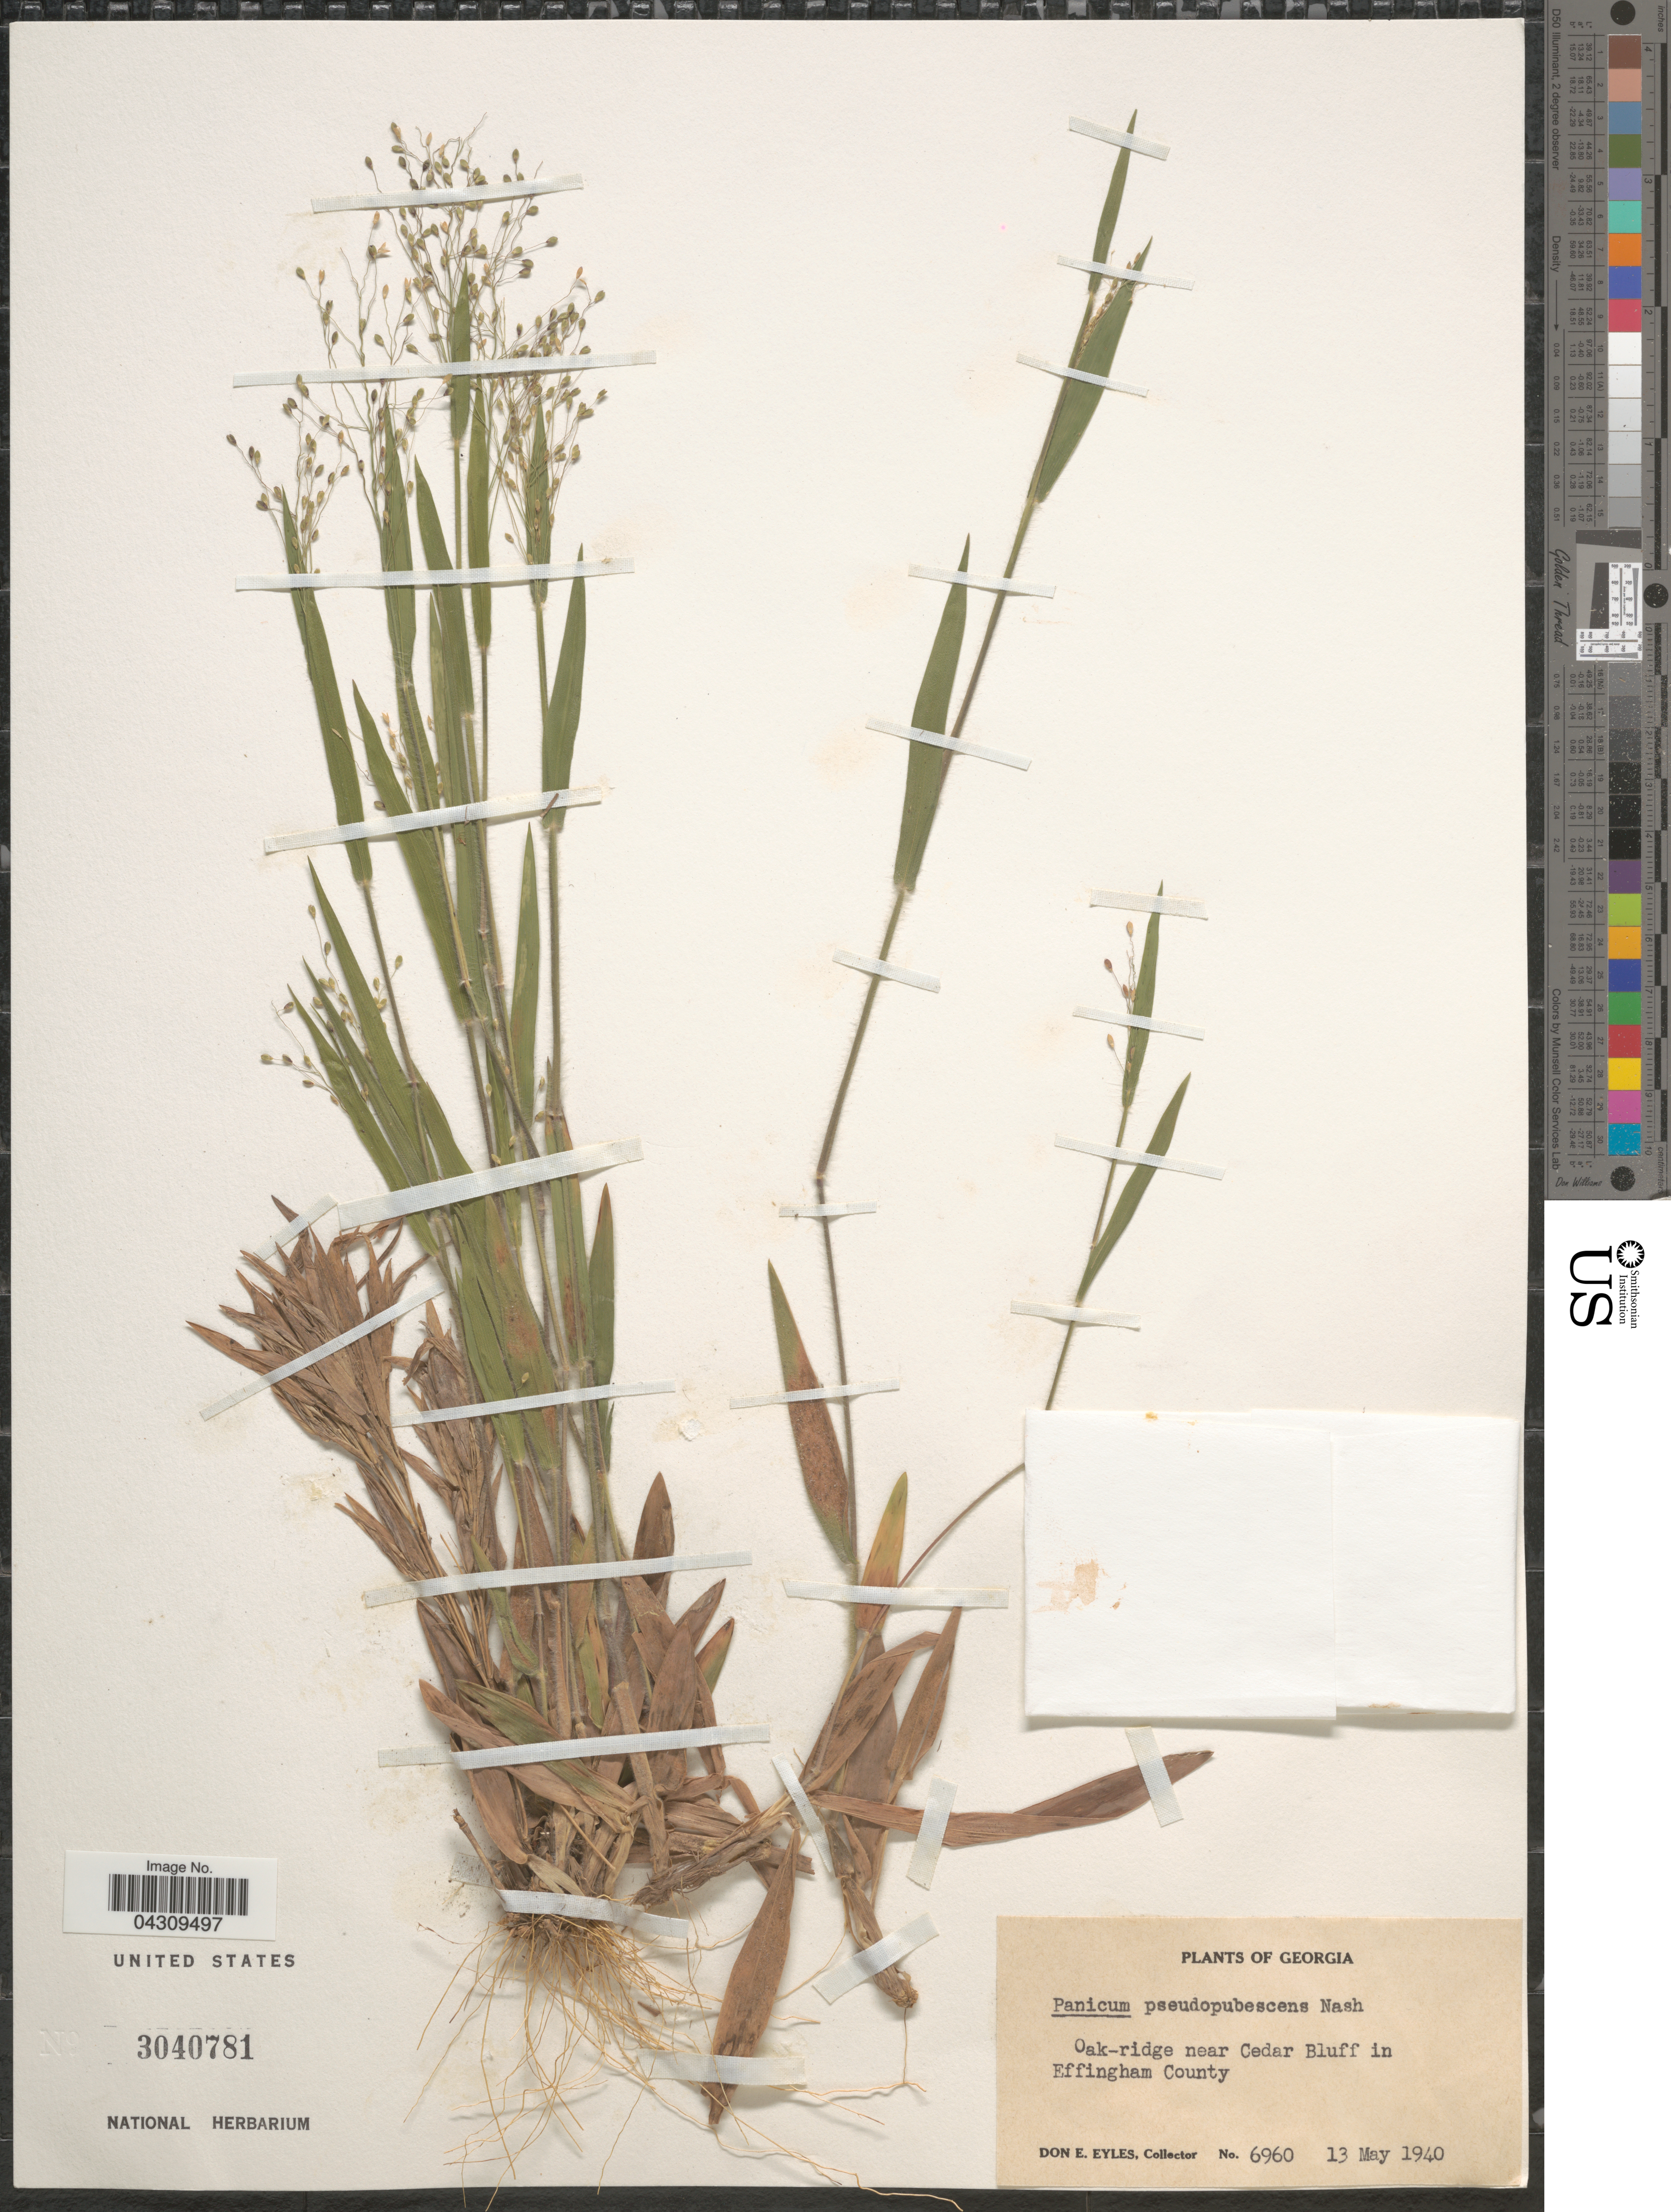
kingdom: Plantae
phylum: Tracheophyta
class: Liliopsida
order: Poales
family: Poaceae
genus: Dichanthelium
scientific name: Dichanthelium acuminatum var. acuminatum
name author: (Sw.) Gould & C.A. Clark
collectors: D. Eyles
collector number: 6960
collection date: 1940-05-13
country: United States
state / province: Georgia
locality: Oak-ridge near Cedar Bluff in Effingham County.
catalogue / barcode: US 3040781